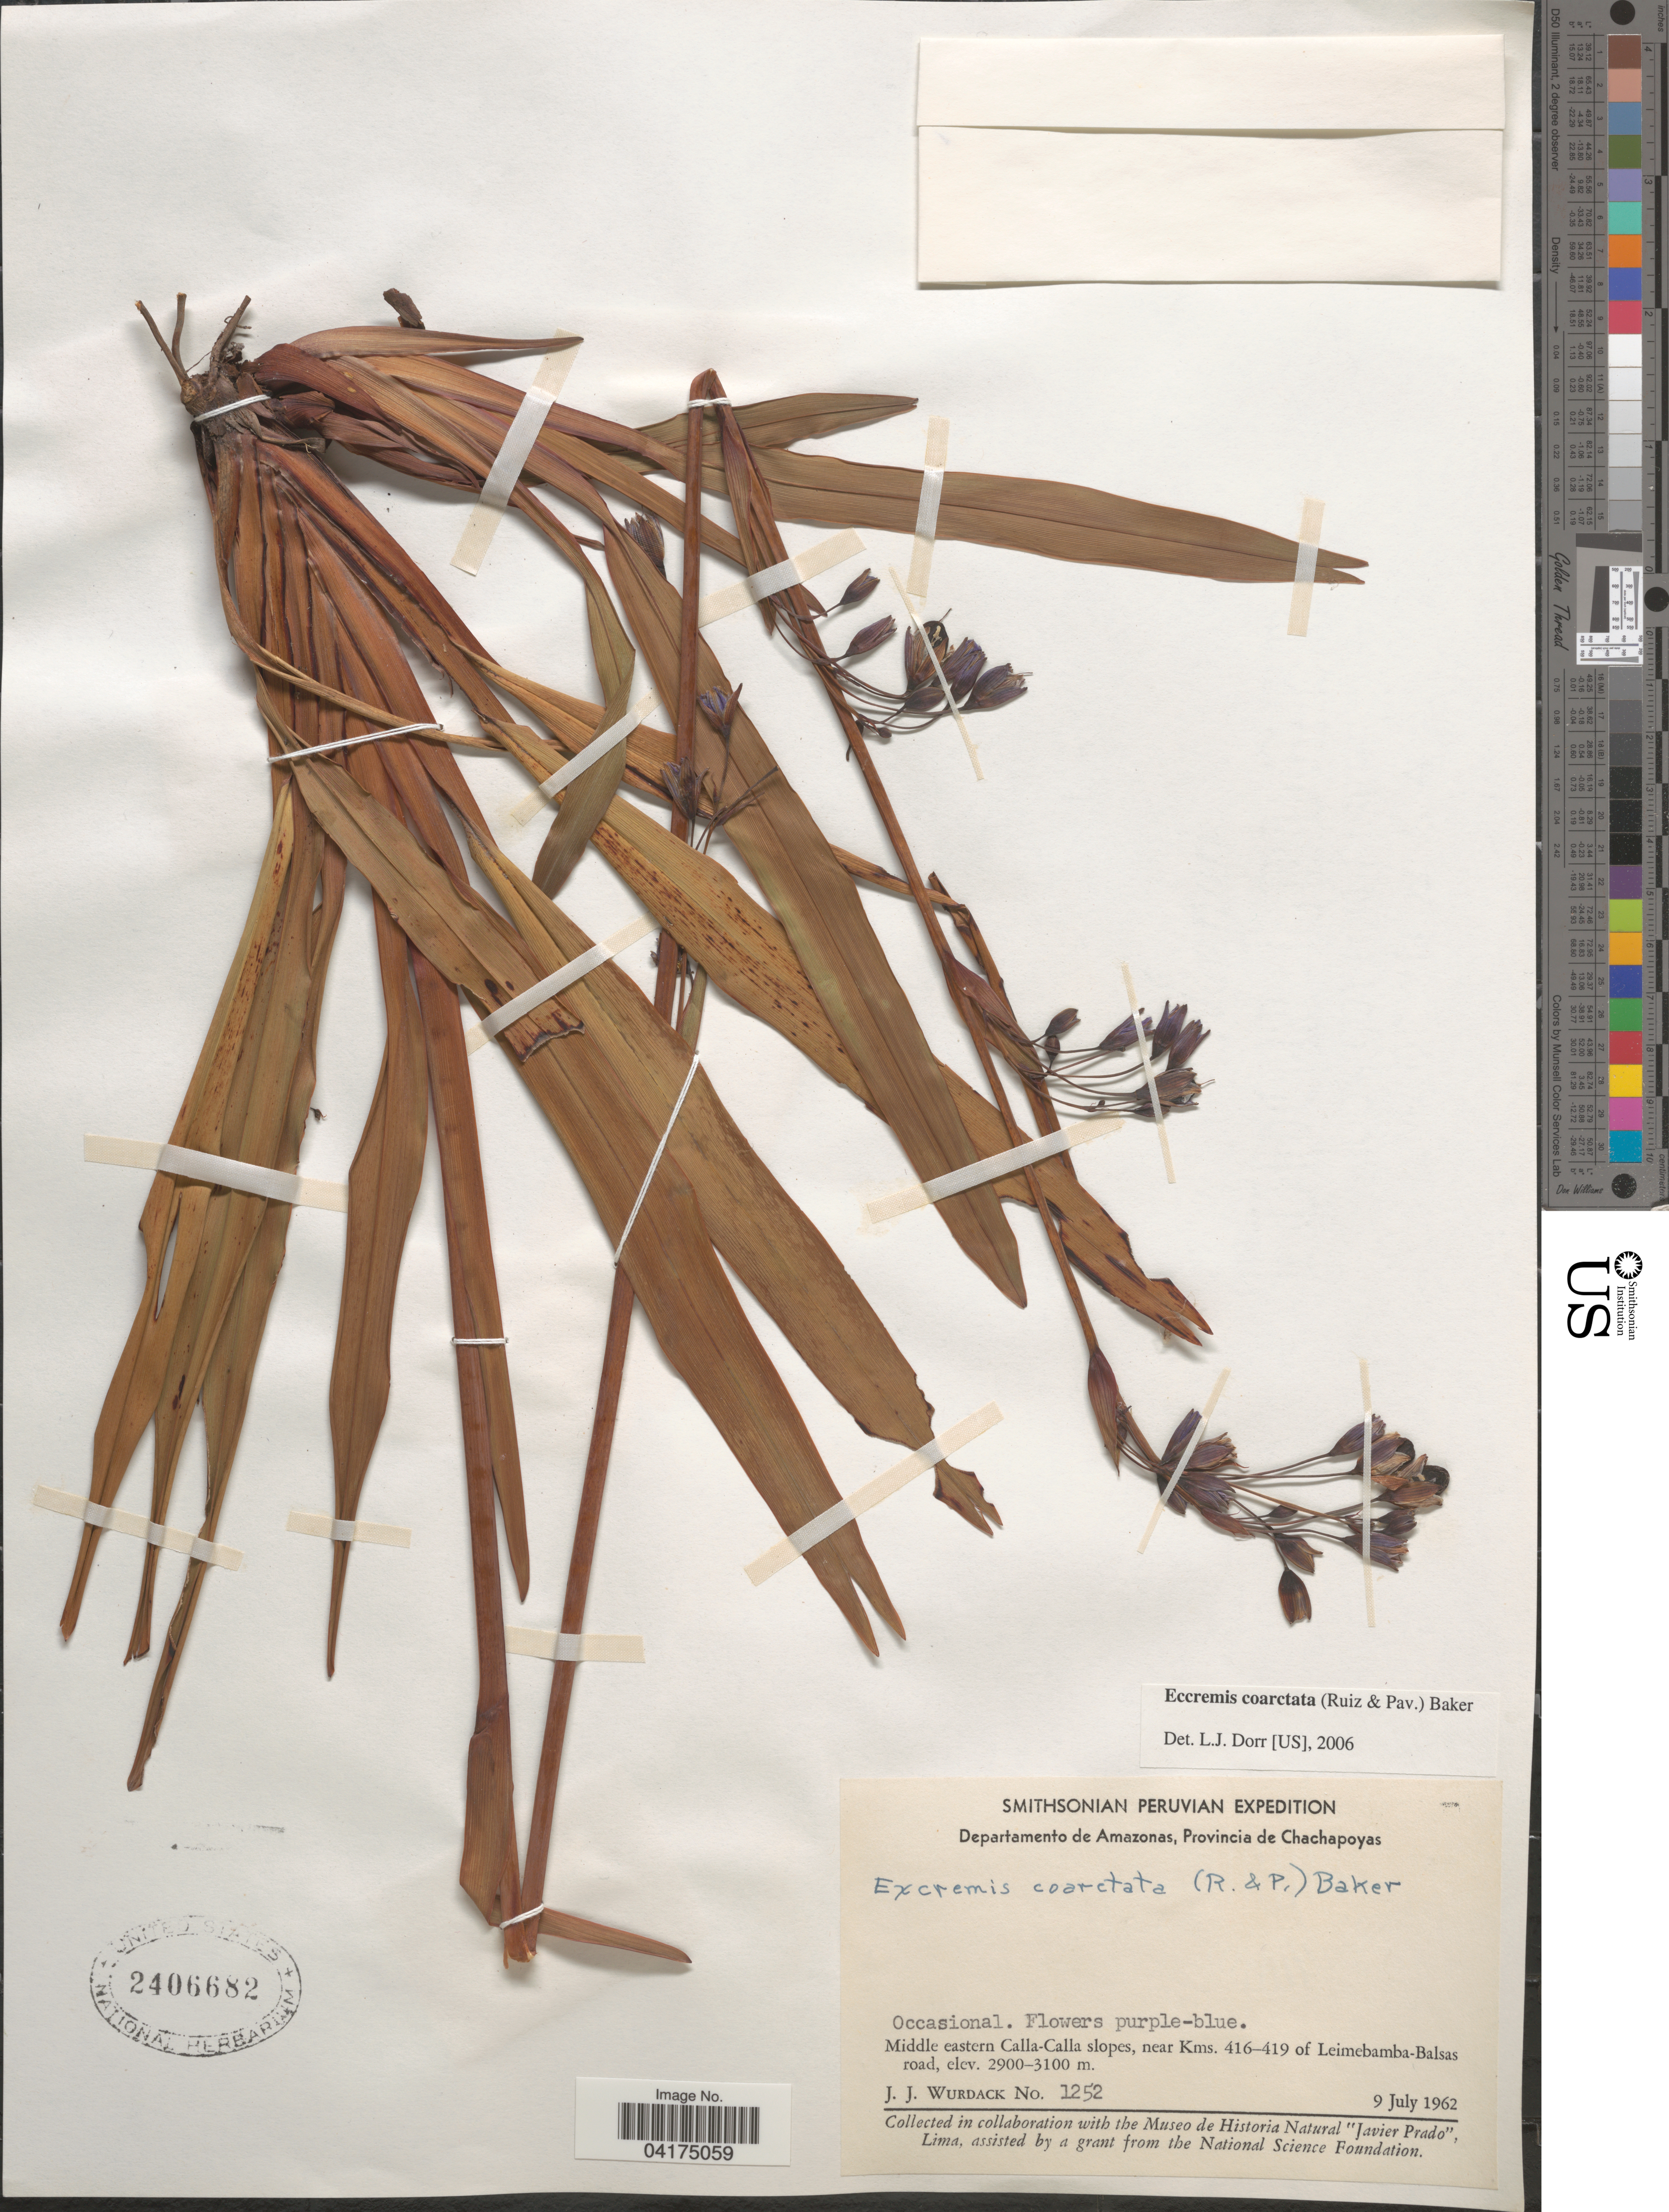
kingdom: Plantae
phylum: Tracheophyta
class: Liliopsida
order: Asparagales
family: Asphodelaceae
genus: Eccremis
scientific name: Eccremis coarctata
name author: Baker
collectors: J. J. Wurdack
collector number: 1252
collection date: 1962-07-09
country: Peru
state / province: Amazonas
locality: Smithsonian Peruvian Expedition. Departamento de Amazonas, Provincia de Chachapoyas. Middle eastern Calla-Calla slope, near Kms. 416-419 of Leimebamba-Balsas road.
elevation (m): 2900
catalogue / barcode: US 2406682